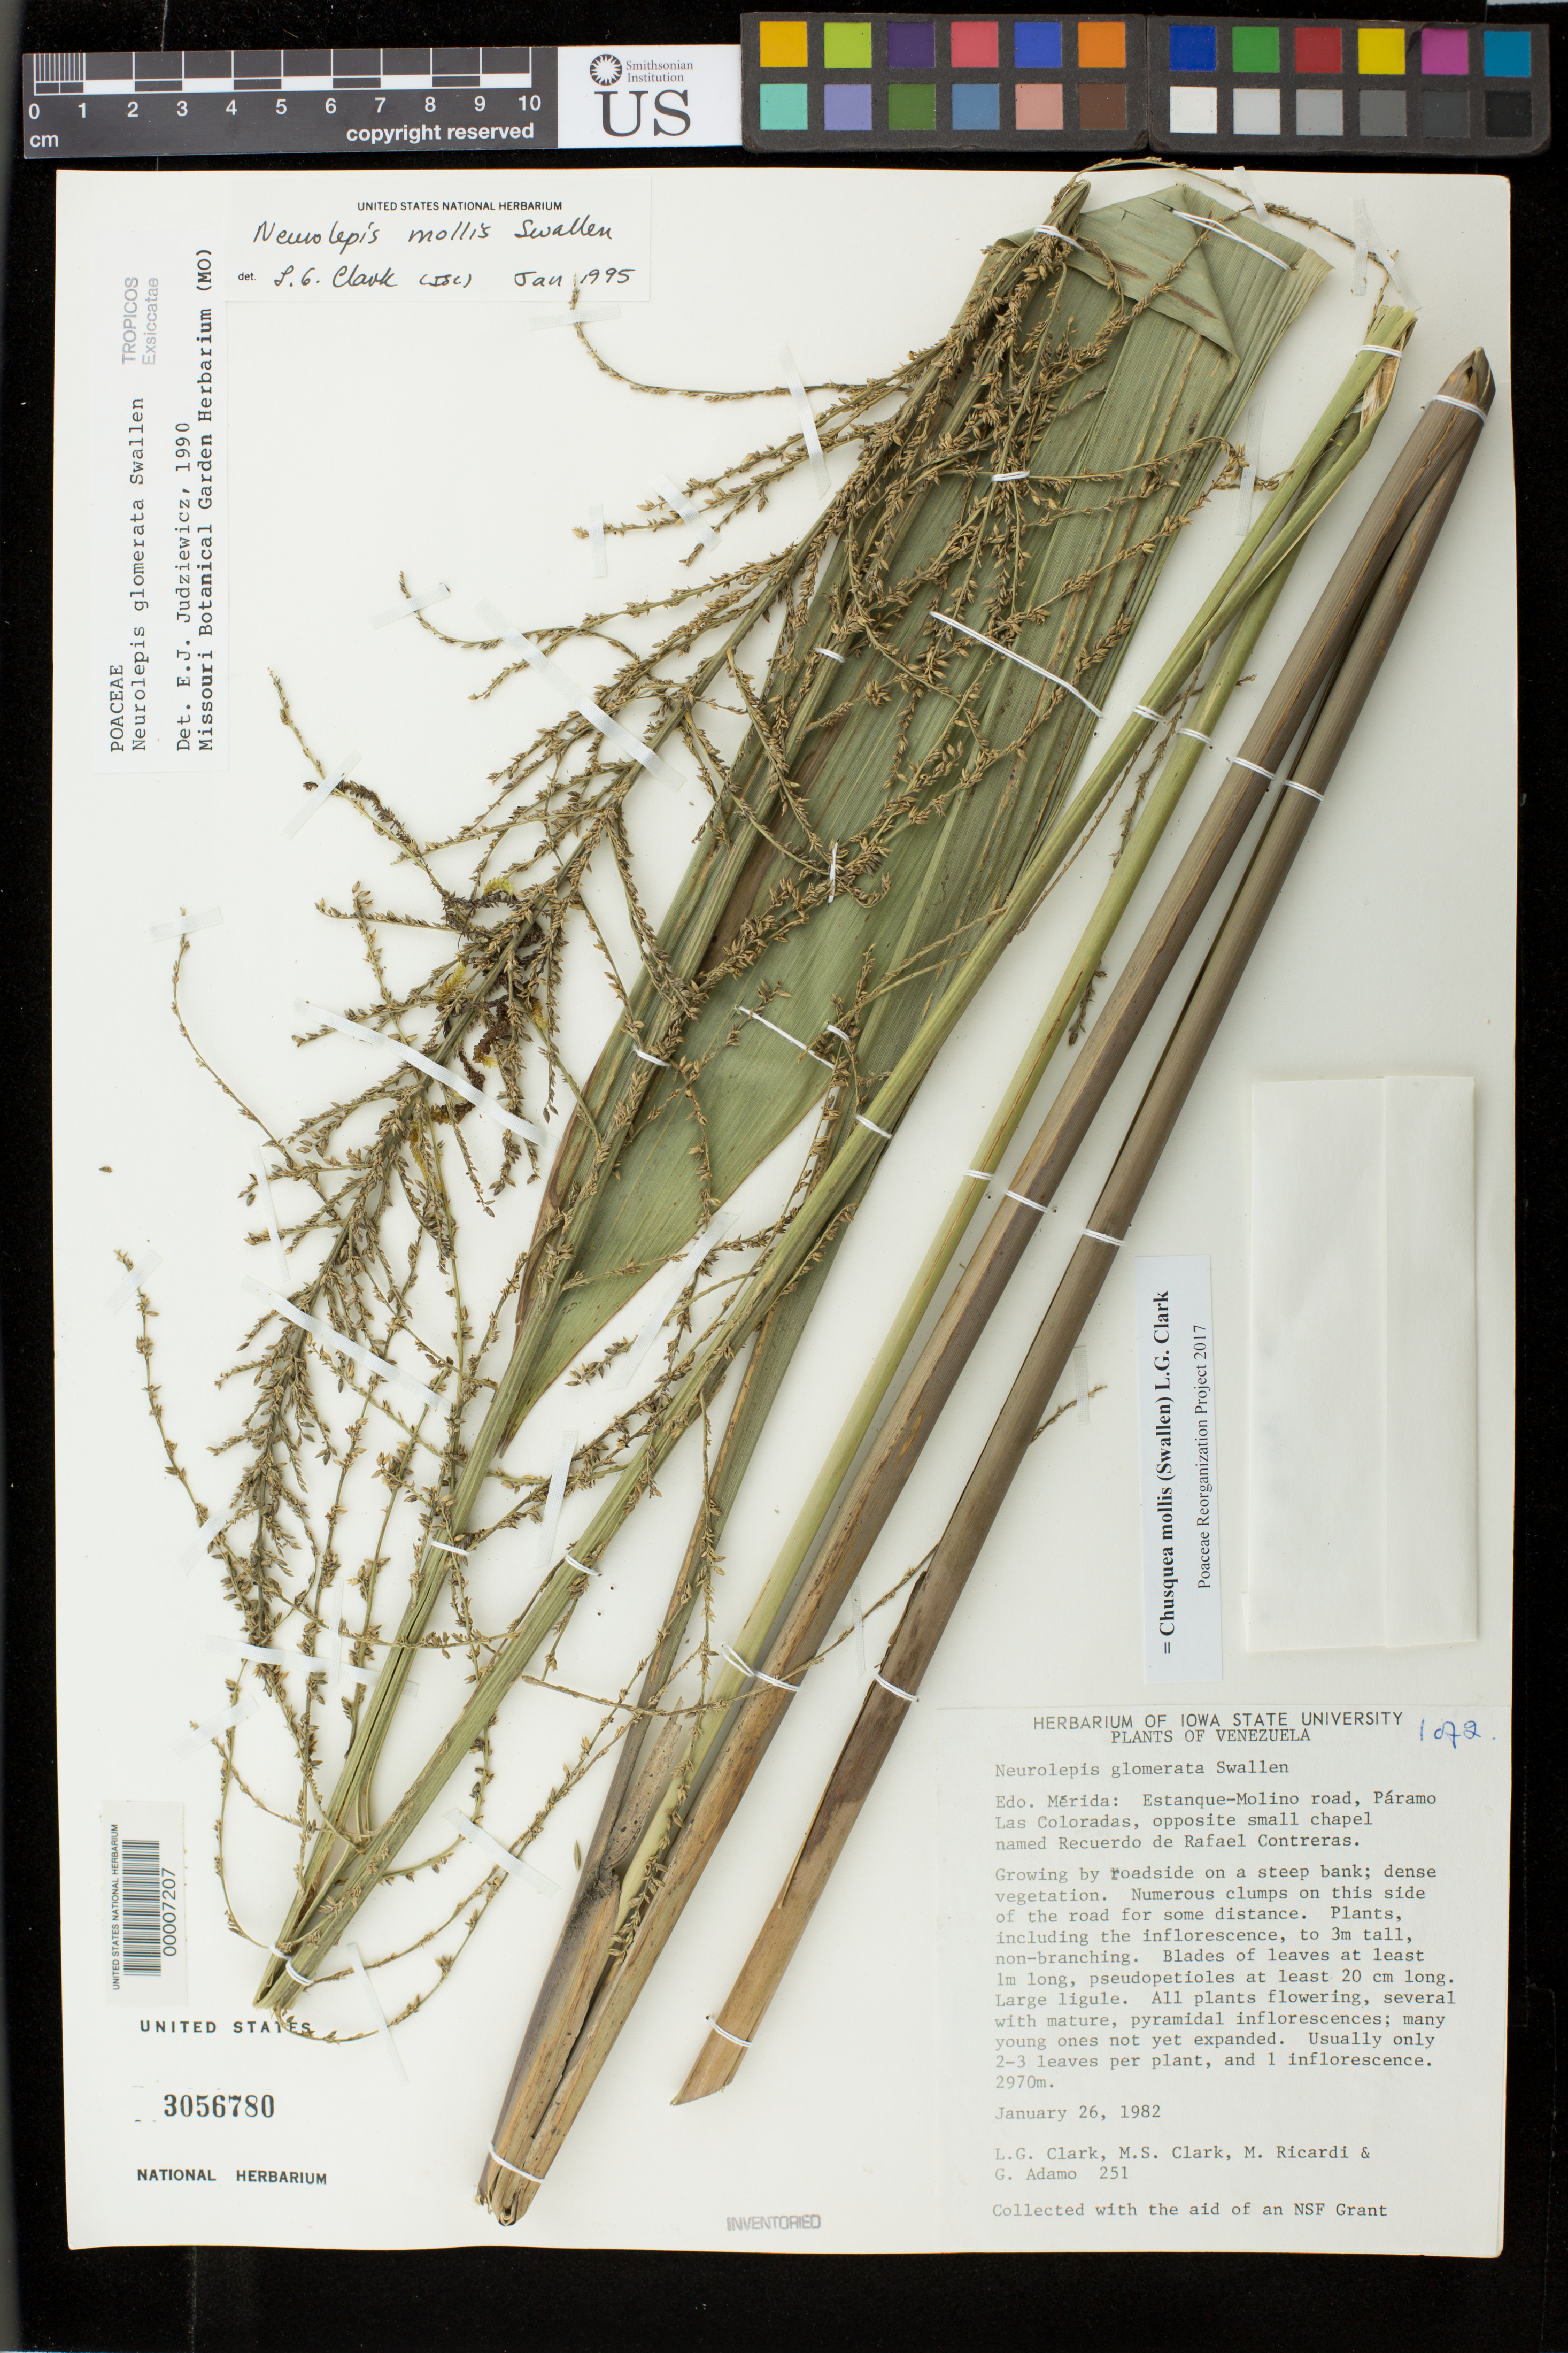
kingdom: Plantae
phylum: Tracheophyta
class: Liliopsida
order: Poales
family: Poaceae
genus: Chusquea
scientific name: Chusquea mollis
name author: (Swallen) L.G. Clark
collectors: L. G. Clark, M. S. Clark, M. Ricardi & G. Adamo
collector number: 251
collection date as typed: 26 Jan 1982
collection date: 1982-01-26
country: Venezuela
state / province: Mérida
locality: Estanque-Molino road, Paramo Las Coloradas, opposite small chapel named Recuerdo de Rafael Contreras.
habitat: Growing by roadside on a steep bank; dense vegetation. Numerous clumps on this side of the road for some distance.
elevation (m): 2970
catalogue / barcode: US 3056780